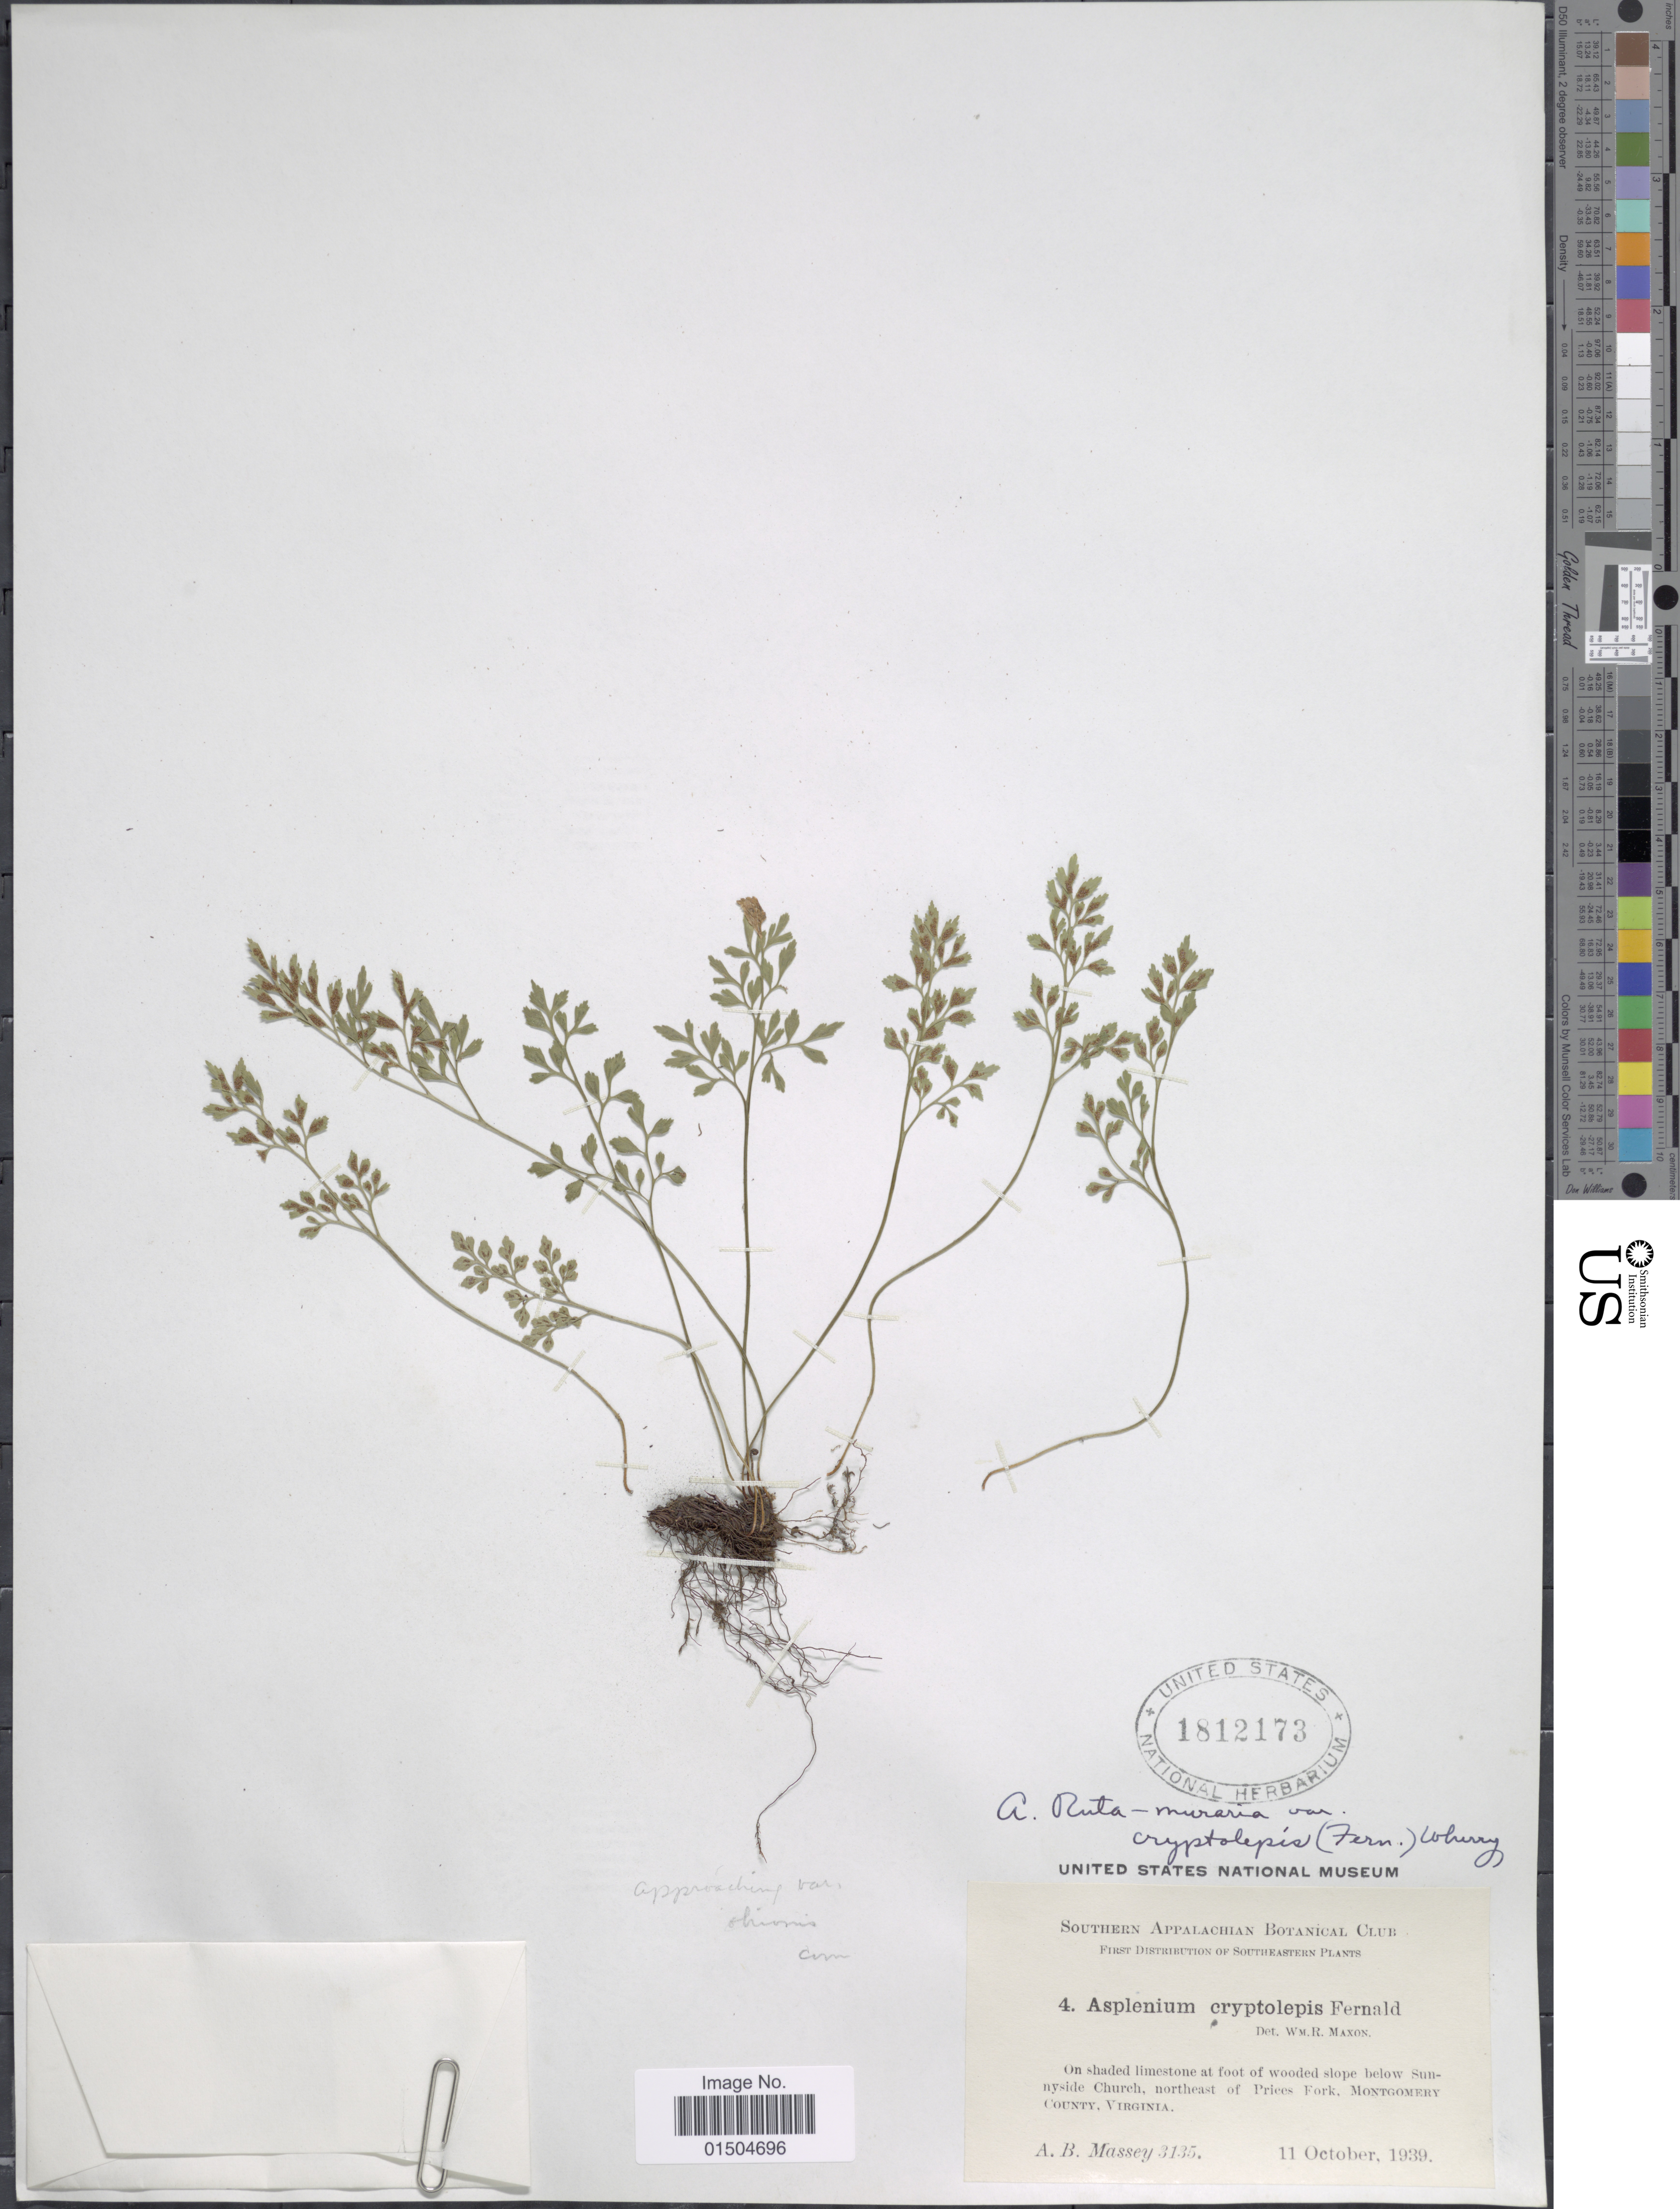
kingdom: Plantae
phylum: Tracheophyta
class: Polypodiopsida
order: Polypodiales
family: Aspleniaceae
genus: Asplenium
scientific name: Asplenium ruta-muraria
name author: L.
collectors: A. Massey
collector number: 4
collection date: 1939-10-11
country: United States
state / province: Virginia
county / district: Montgomery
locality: On shaded limestone at foot of wooded slope below Sunny-side Church, northeast of Prices Fork, Montgomery County.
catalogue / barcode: US 1812173